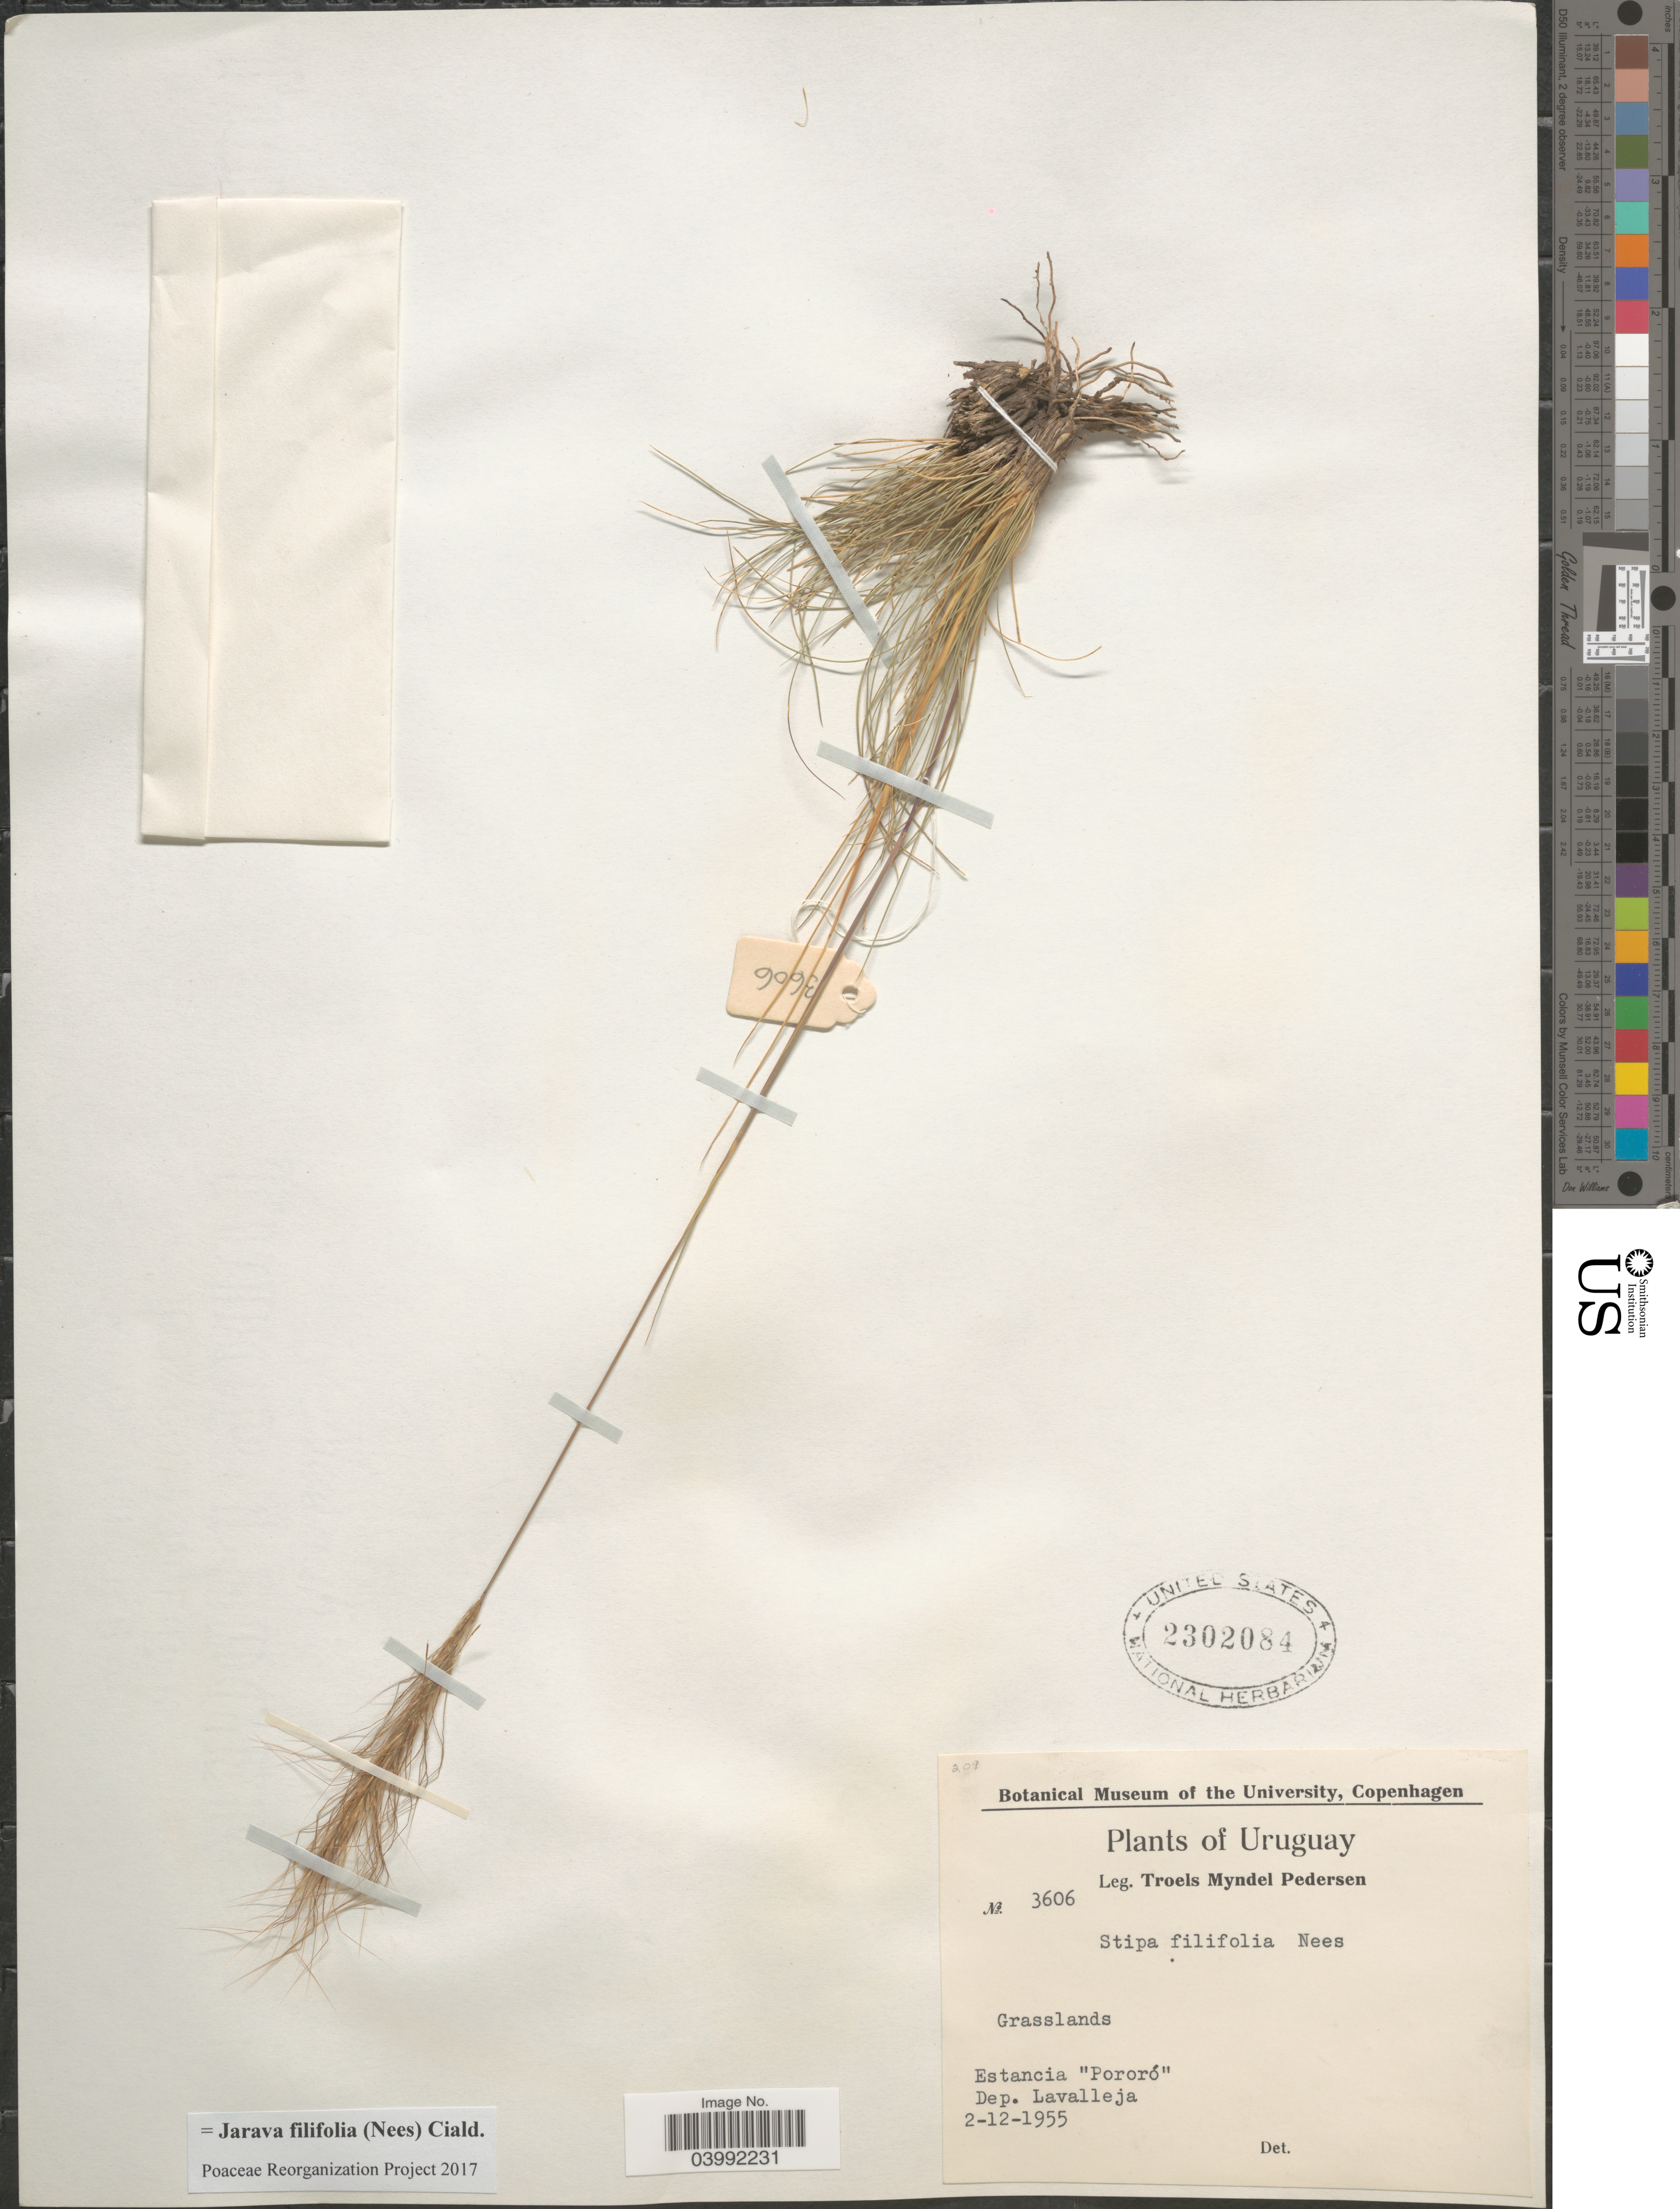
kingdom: Plantae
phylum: Tracheophyta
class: Liliopsida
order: Poales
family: Poaceae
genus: Jarava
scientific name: Jarava filifolia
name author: (Nees) Ciald.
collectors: T. Pederson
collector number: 3606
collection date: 1955-12-02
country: Uruguay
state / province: Lavalleja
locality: Estancia "Pororó". Dep. Lavalleja.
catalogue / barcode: US 2302084